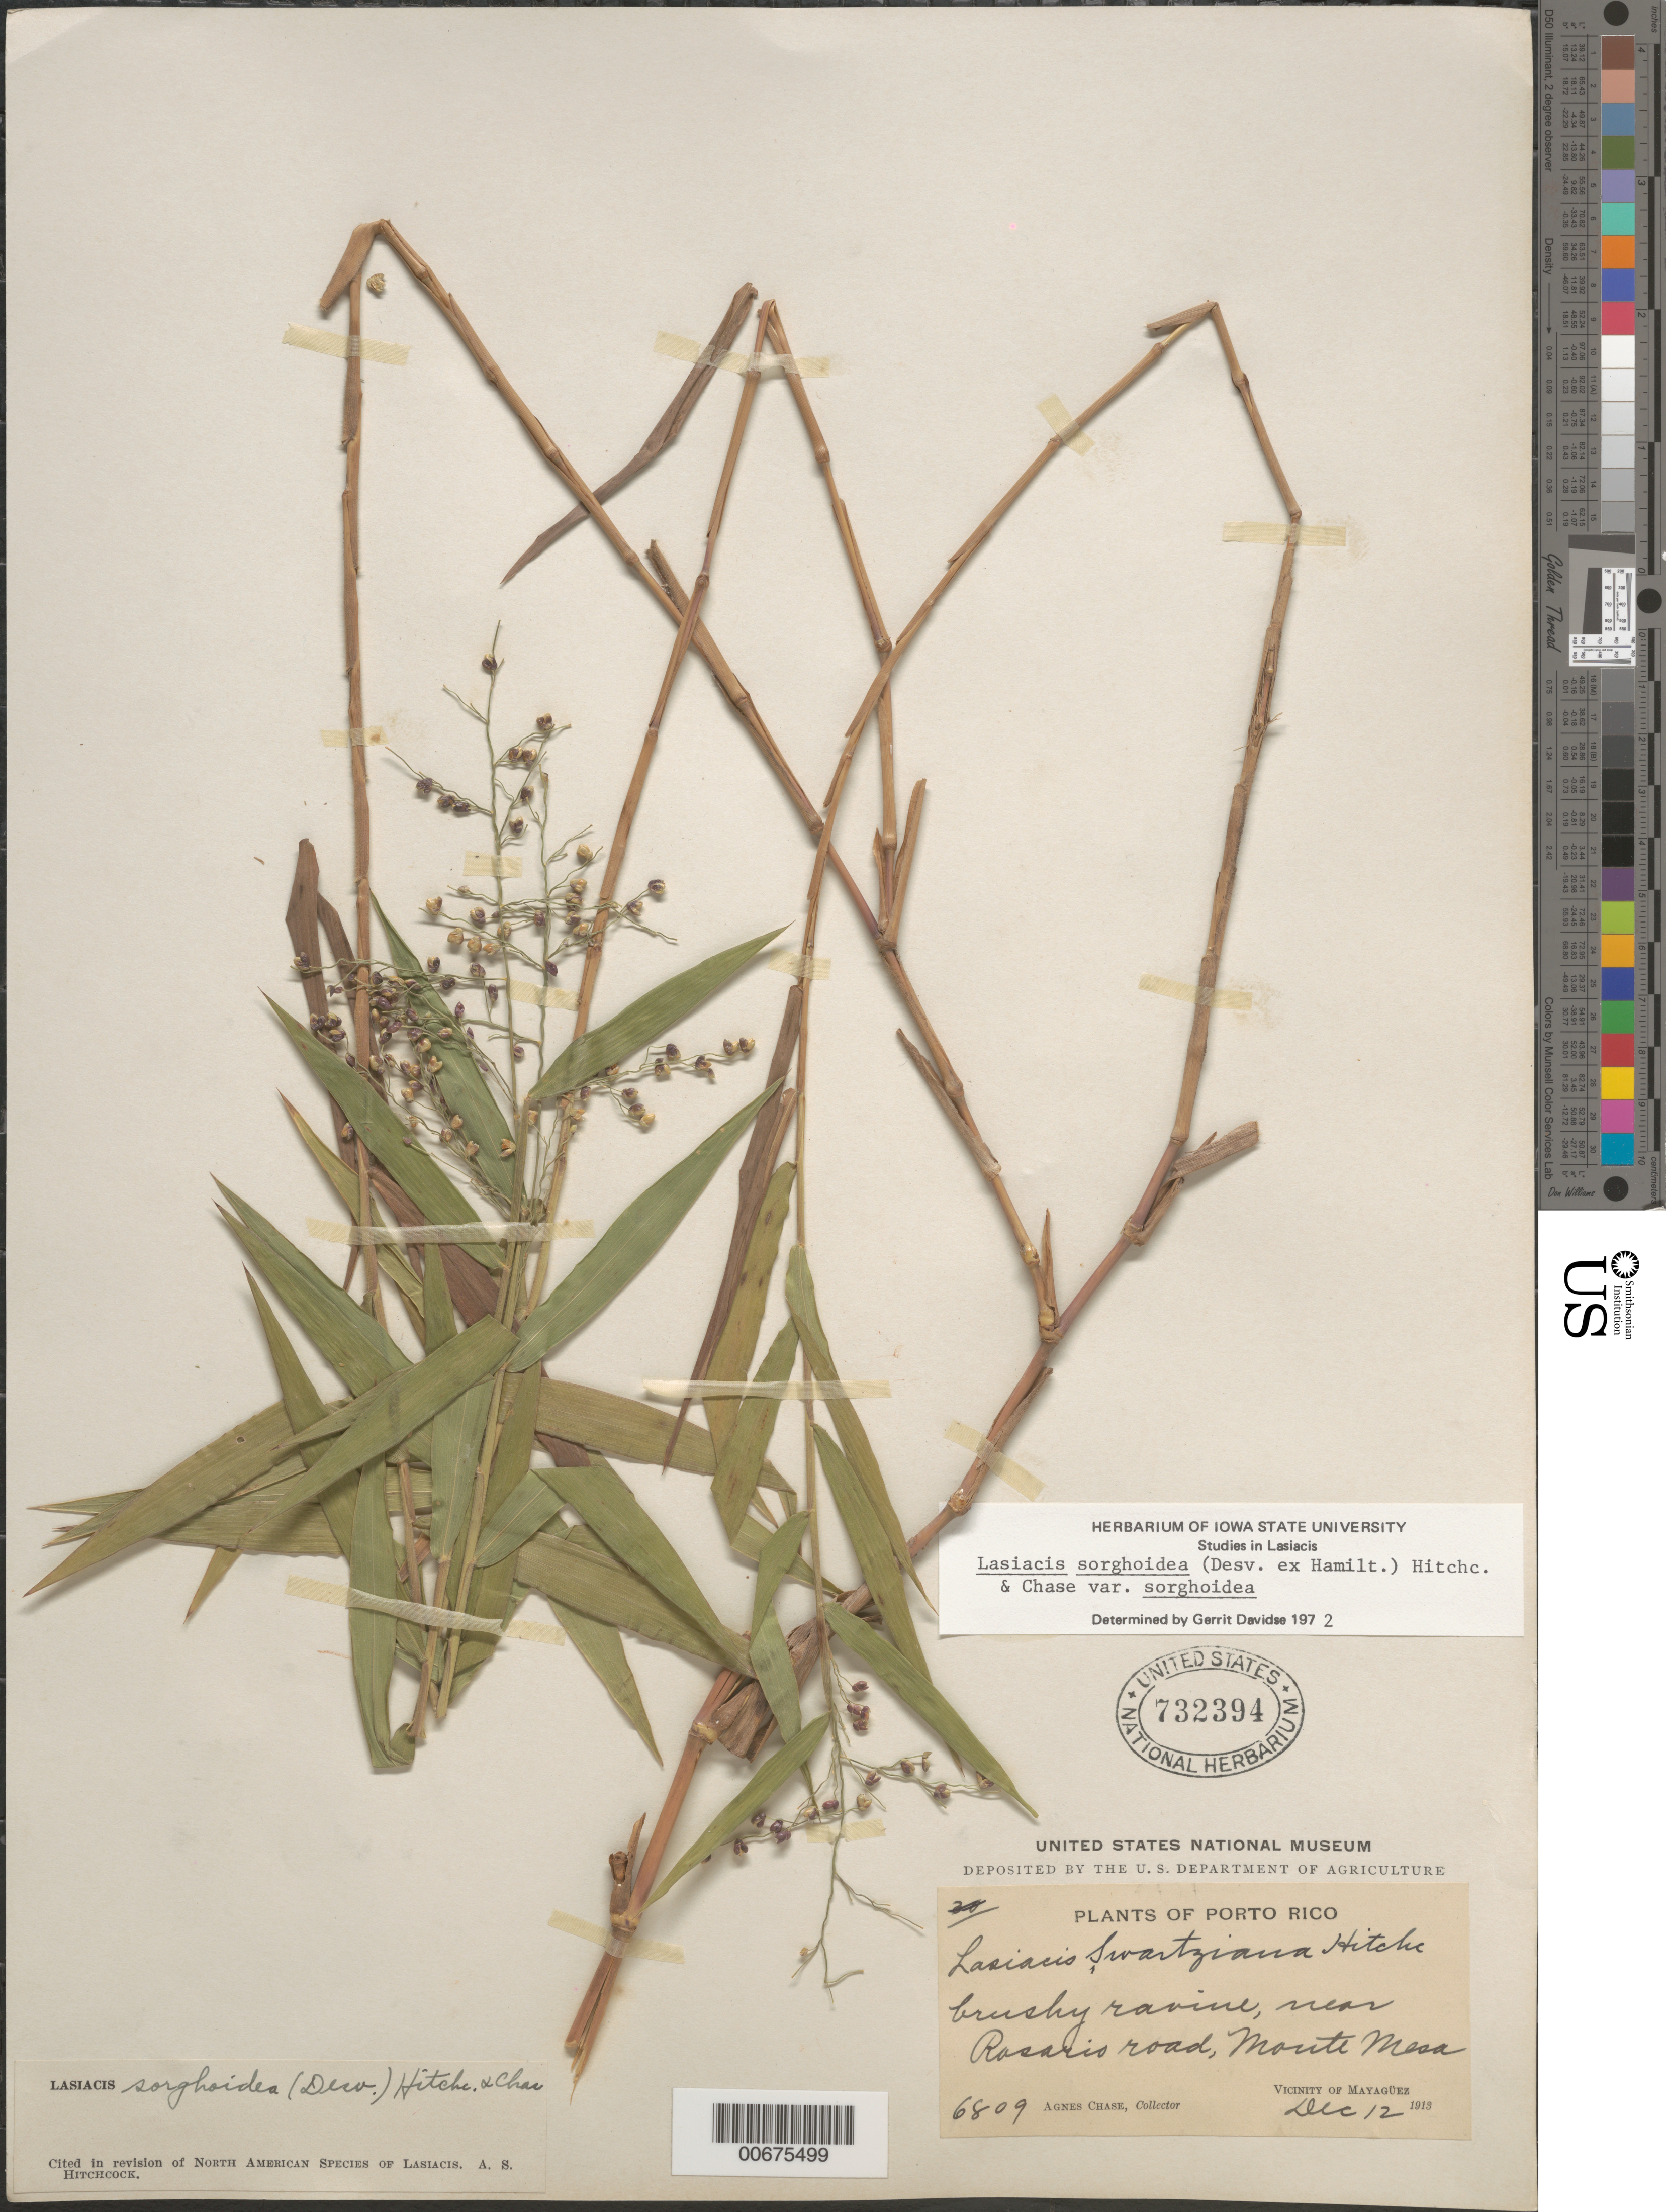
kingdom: Plantae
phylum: Tracheophyta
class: Liliopsida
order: Poales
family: Poaceae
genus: Lasiacis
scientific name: Lasiacis sorghoidea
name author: (Desv. ex Ham.) Hitchc. & Chase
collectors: A. Chase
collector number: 6809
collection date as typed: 12 Dec 1913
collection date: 1913-12-12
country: Puerto Rico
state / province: Mayagüez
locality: near Rosario Road, Monte Mesa, vicinity of Mayaguez. Bushy ravine.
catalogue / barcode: US 732394